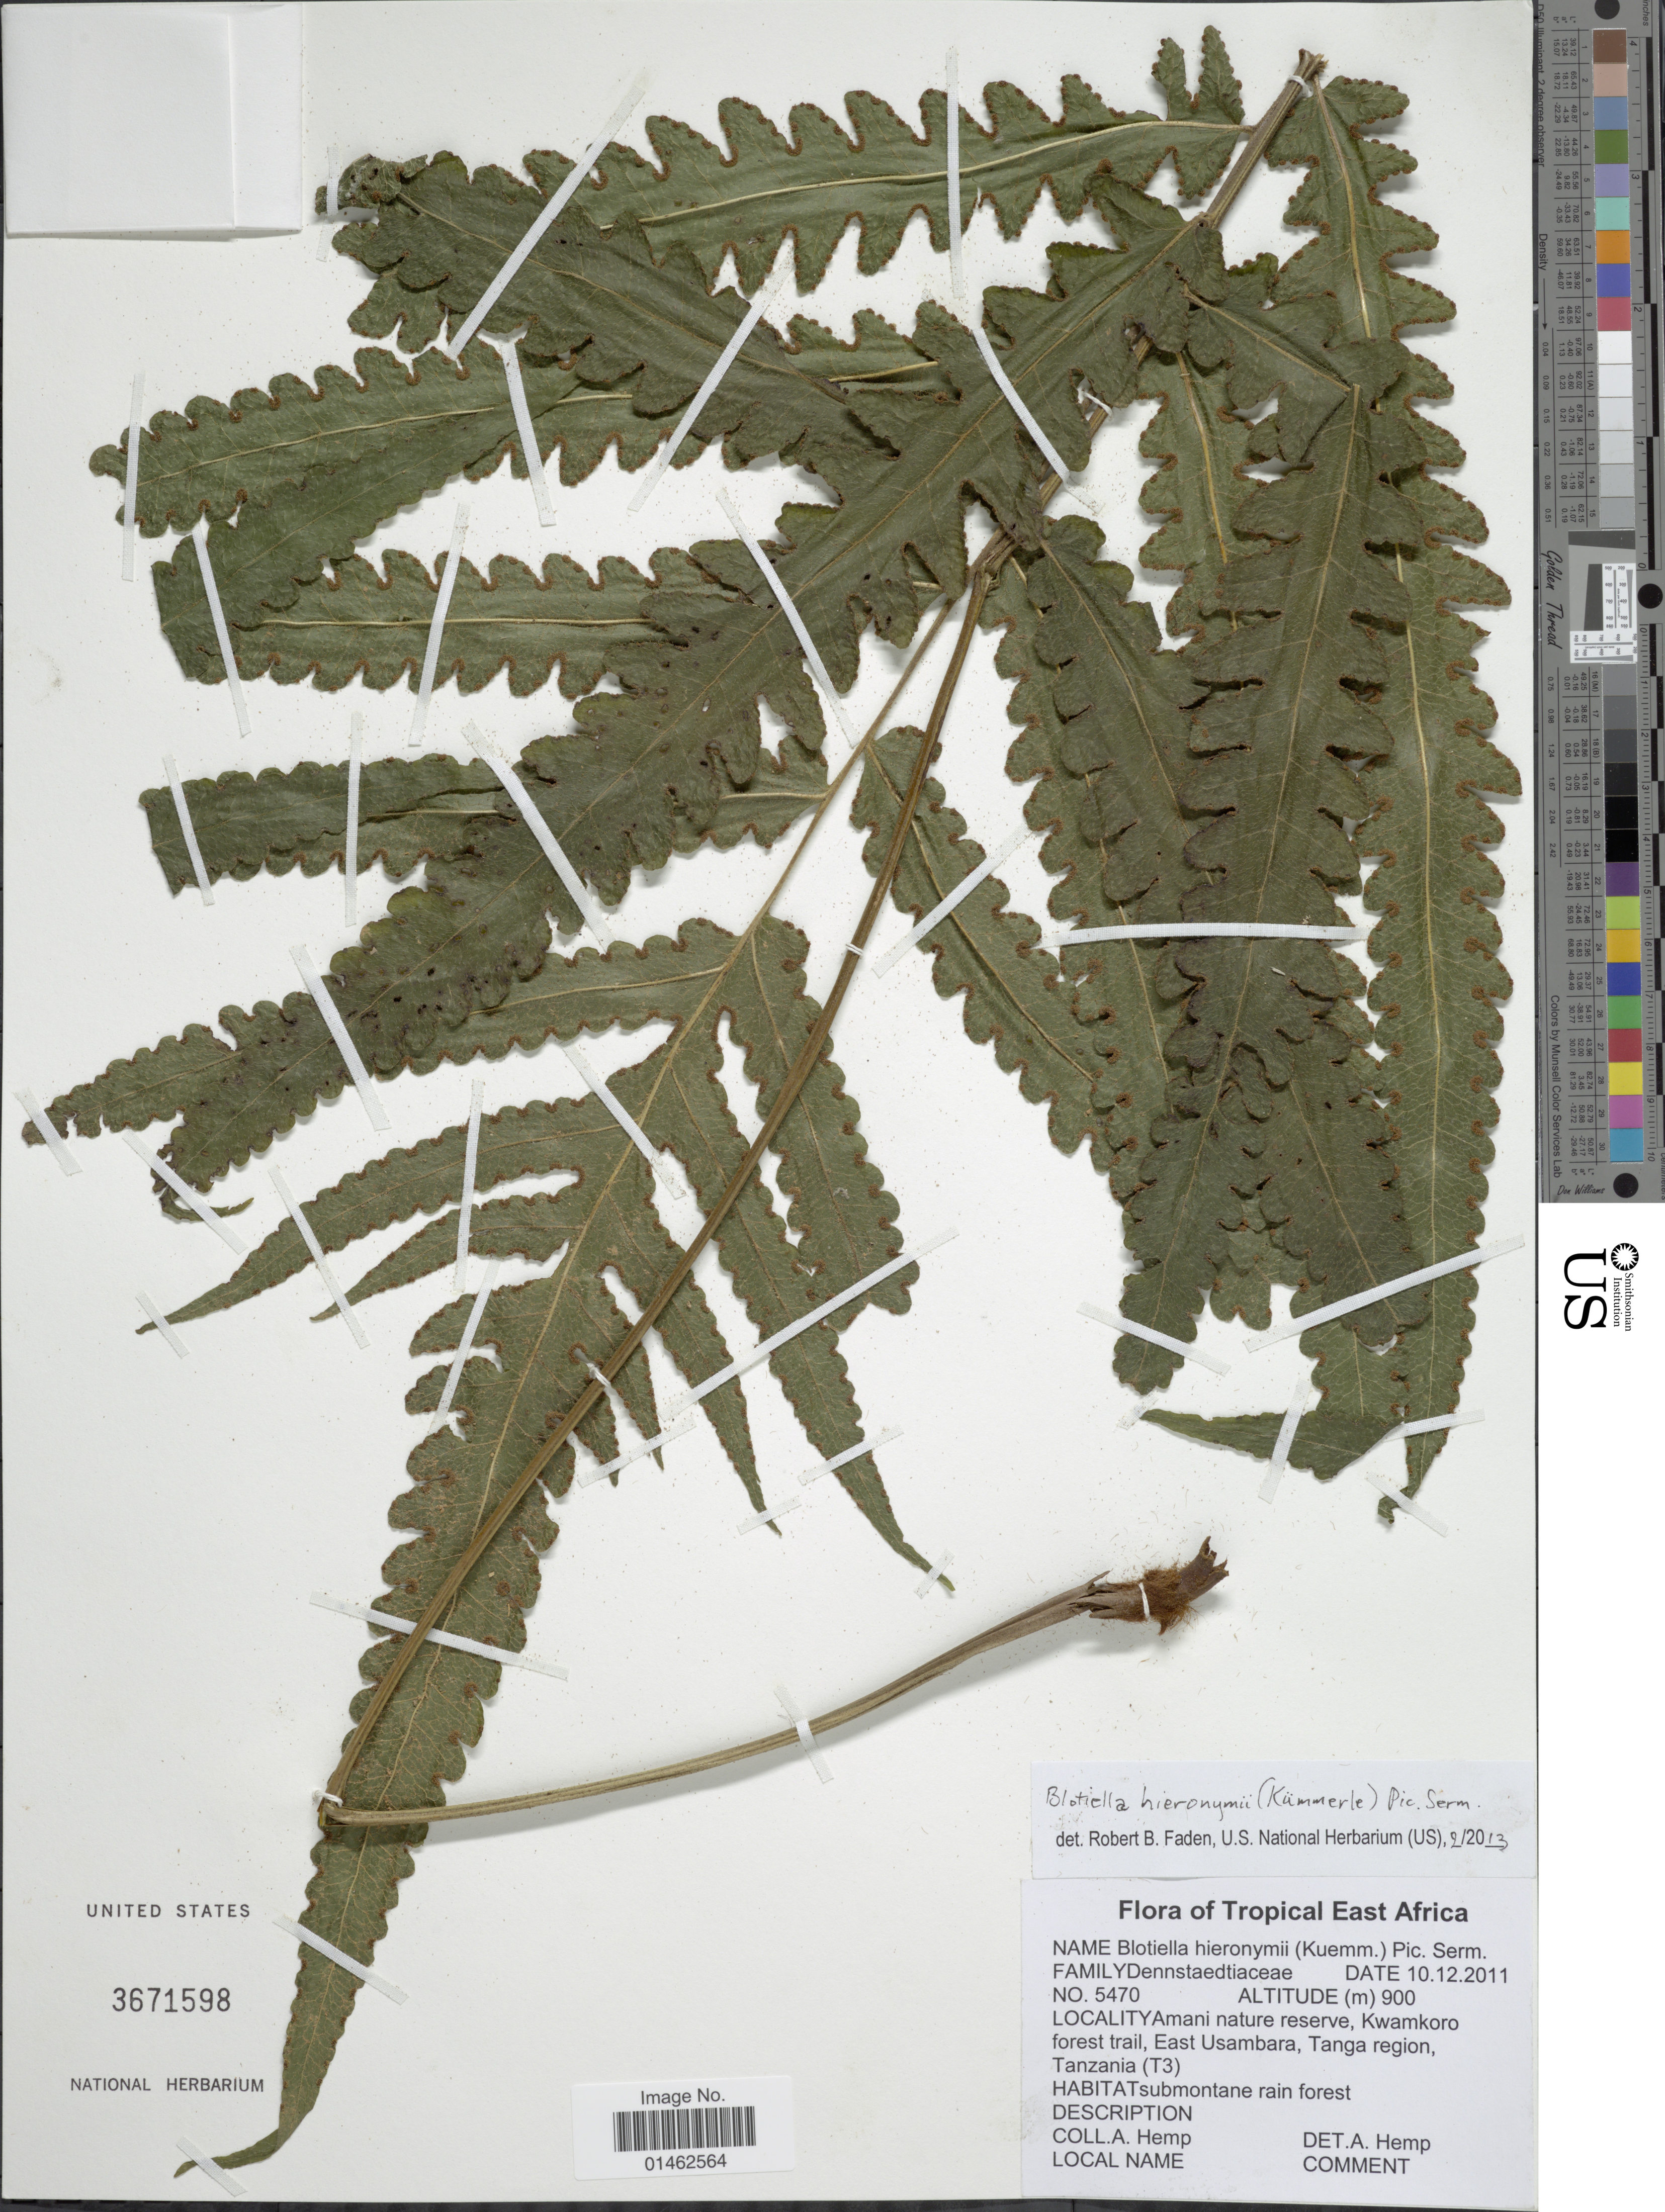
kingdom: Plantae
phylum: Tracheophyta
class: Polypodiopsida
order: Polypodiales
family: Dennstaedtiaceae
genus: Blotiella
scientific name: Blotiella hieronymi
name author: (Kummerle) Pic. Serm.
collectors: A. Hemp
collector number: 5470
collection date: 2011-12-10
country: Tanzania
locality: Tropical East Africa, Amani nature reserve, Kwamkoro forest trail, East Usambara, Tanga region, Tanzania (T3)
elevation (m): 900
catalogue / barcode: US 3671598